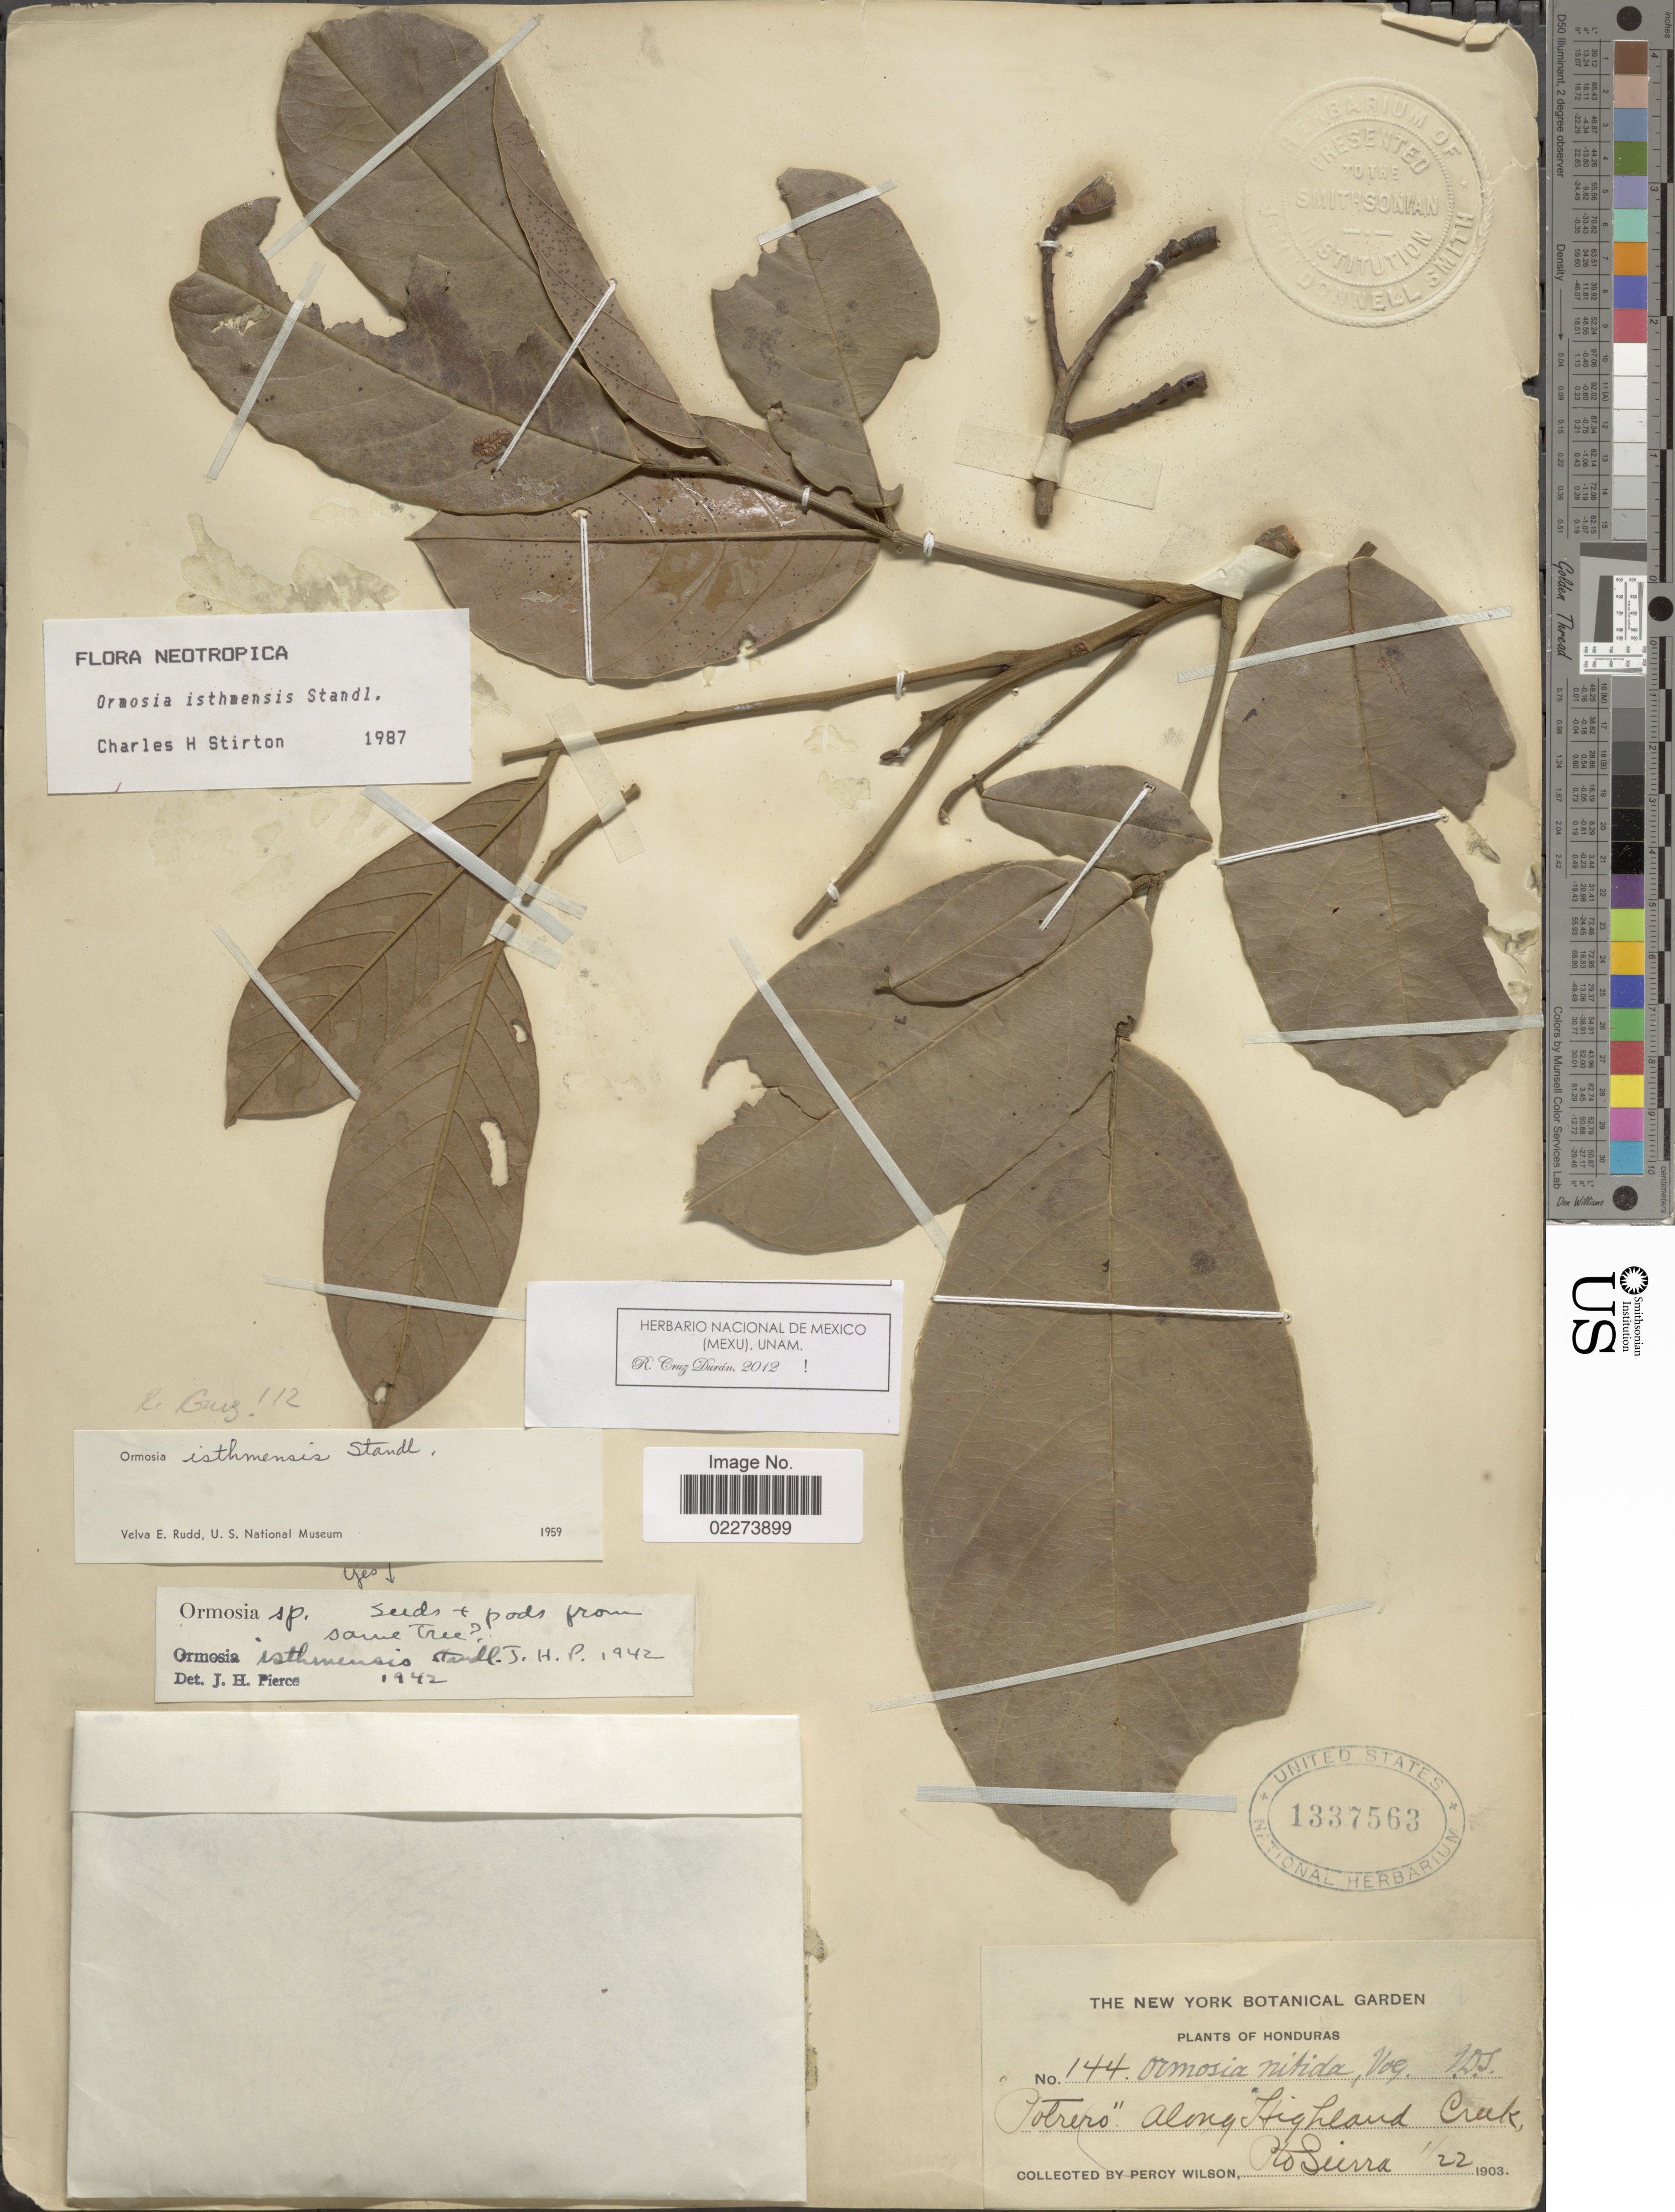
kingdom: Plantae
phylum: Tracheophyta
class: Magnoliopsida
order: Fabales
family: Fabaceae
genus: Ormosia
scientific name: Ormosia isthmensis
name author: Standl.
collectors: P. Wilson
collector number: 144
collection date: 1903-01-22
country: Honduras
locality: Honduras, Potrero, Along Highlands Creek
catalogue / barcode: US 1337563